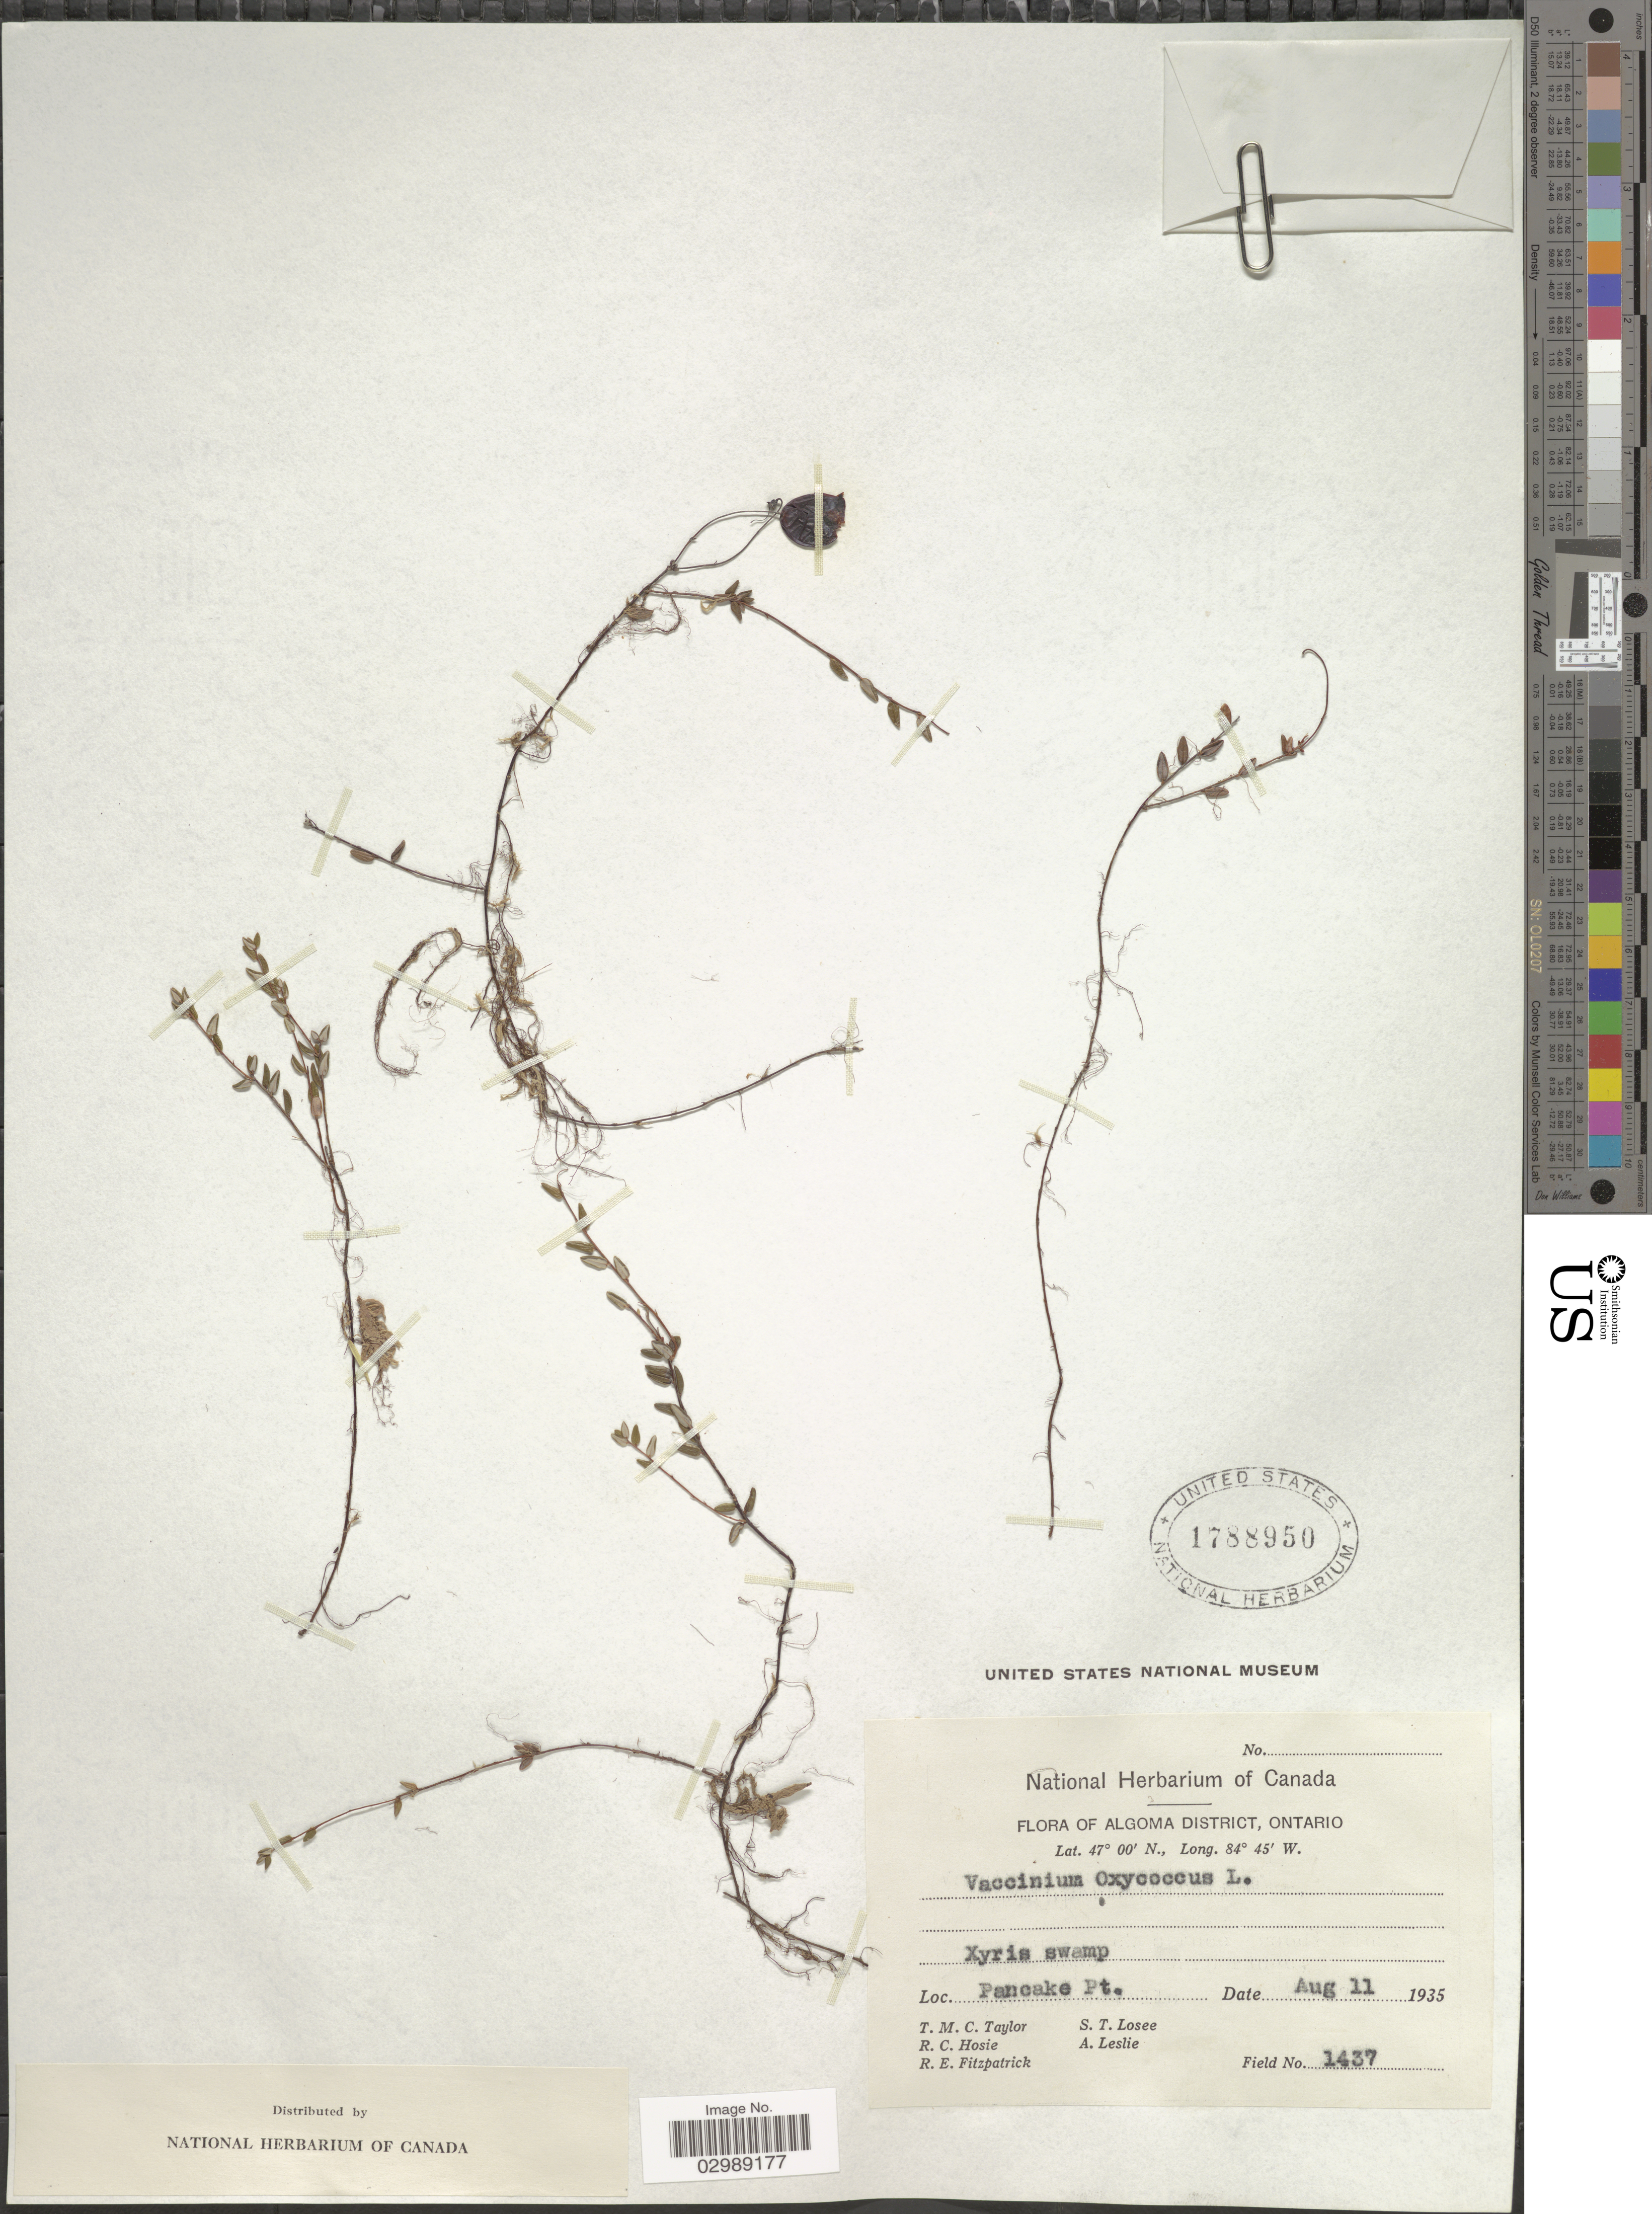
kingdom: Plantae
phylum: Tracheophyta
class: Magnoliopsida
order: Ericales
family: Ericaceae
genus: Vaccinium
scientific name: Vaccinium oxycoccos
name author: L.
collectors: T. M. C. Taylor, R. Hosie, R. Fitzpatrick & S. Losee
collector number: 1437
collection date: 1935-08-11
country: Canada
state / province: Ontario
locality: Algoma District. Xyris swamp. Pancake Pt.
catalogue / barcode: US 1788950